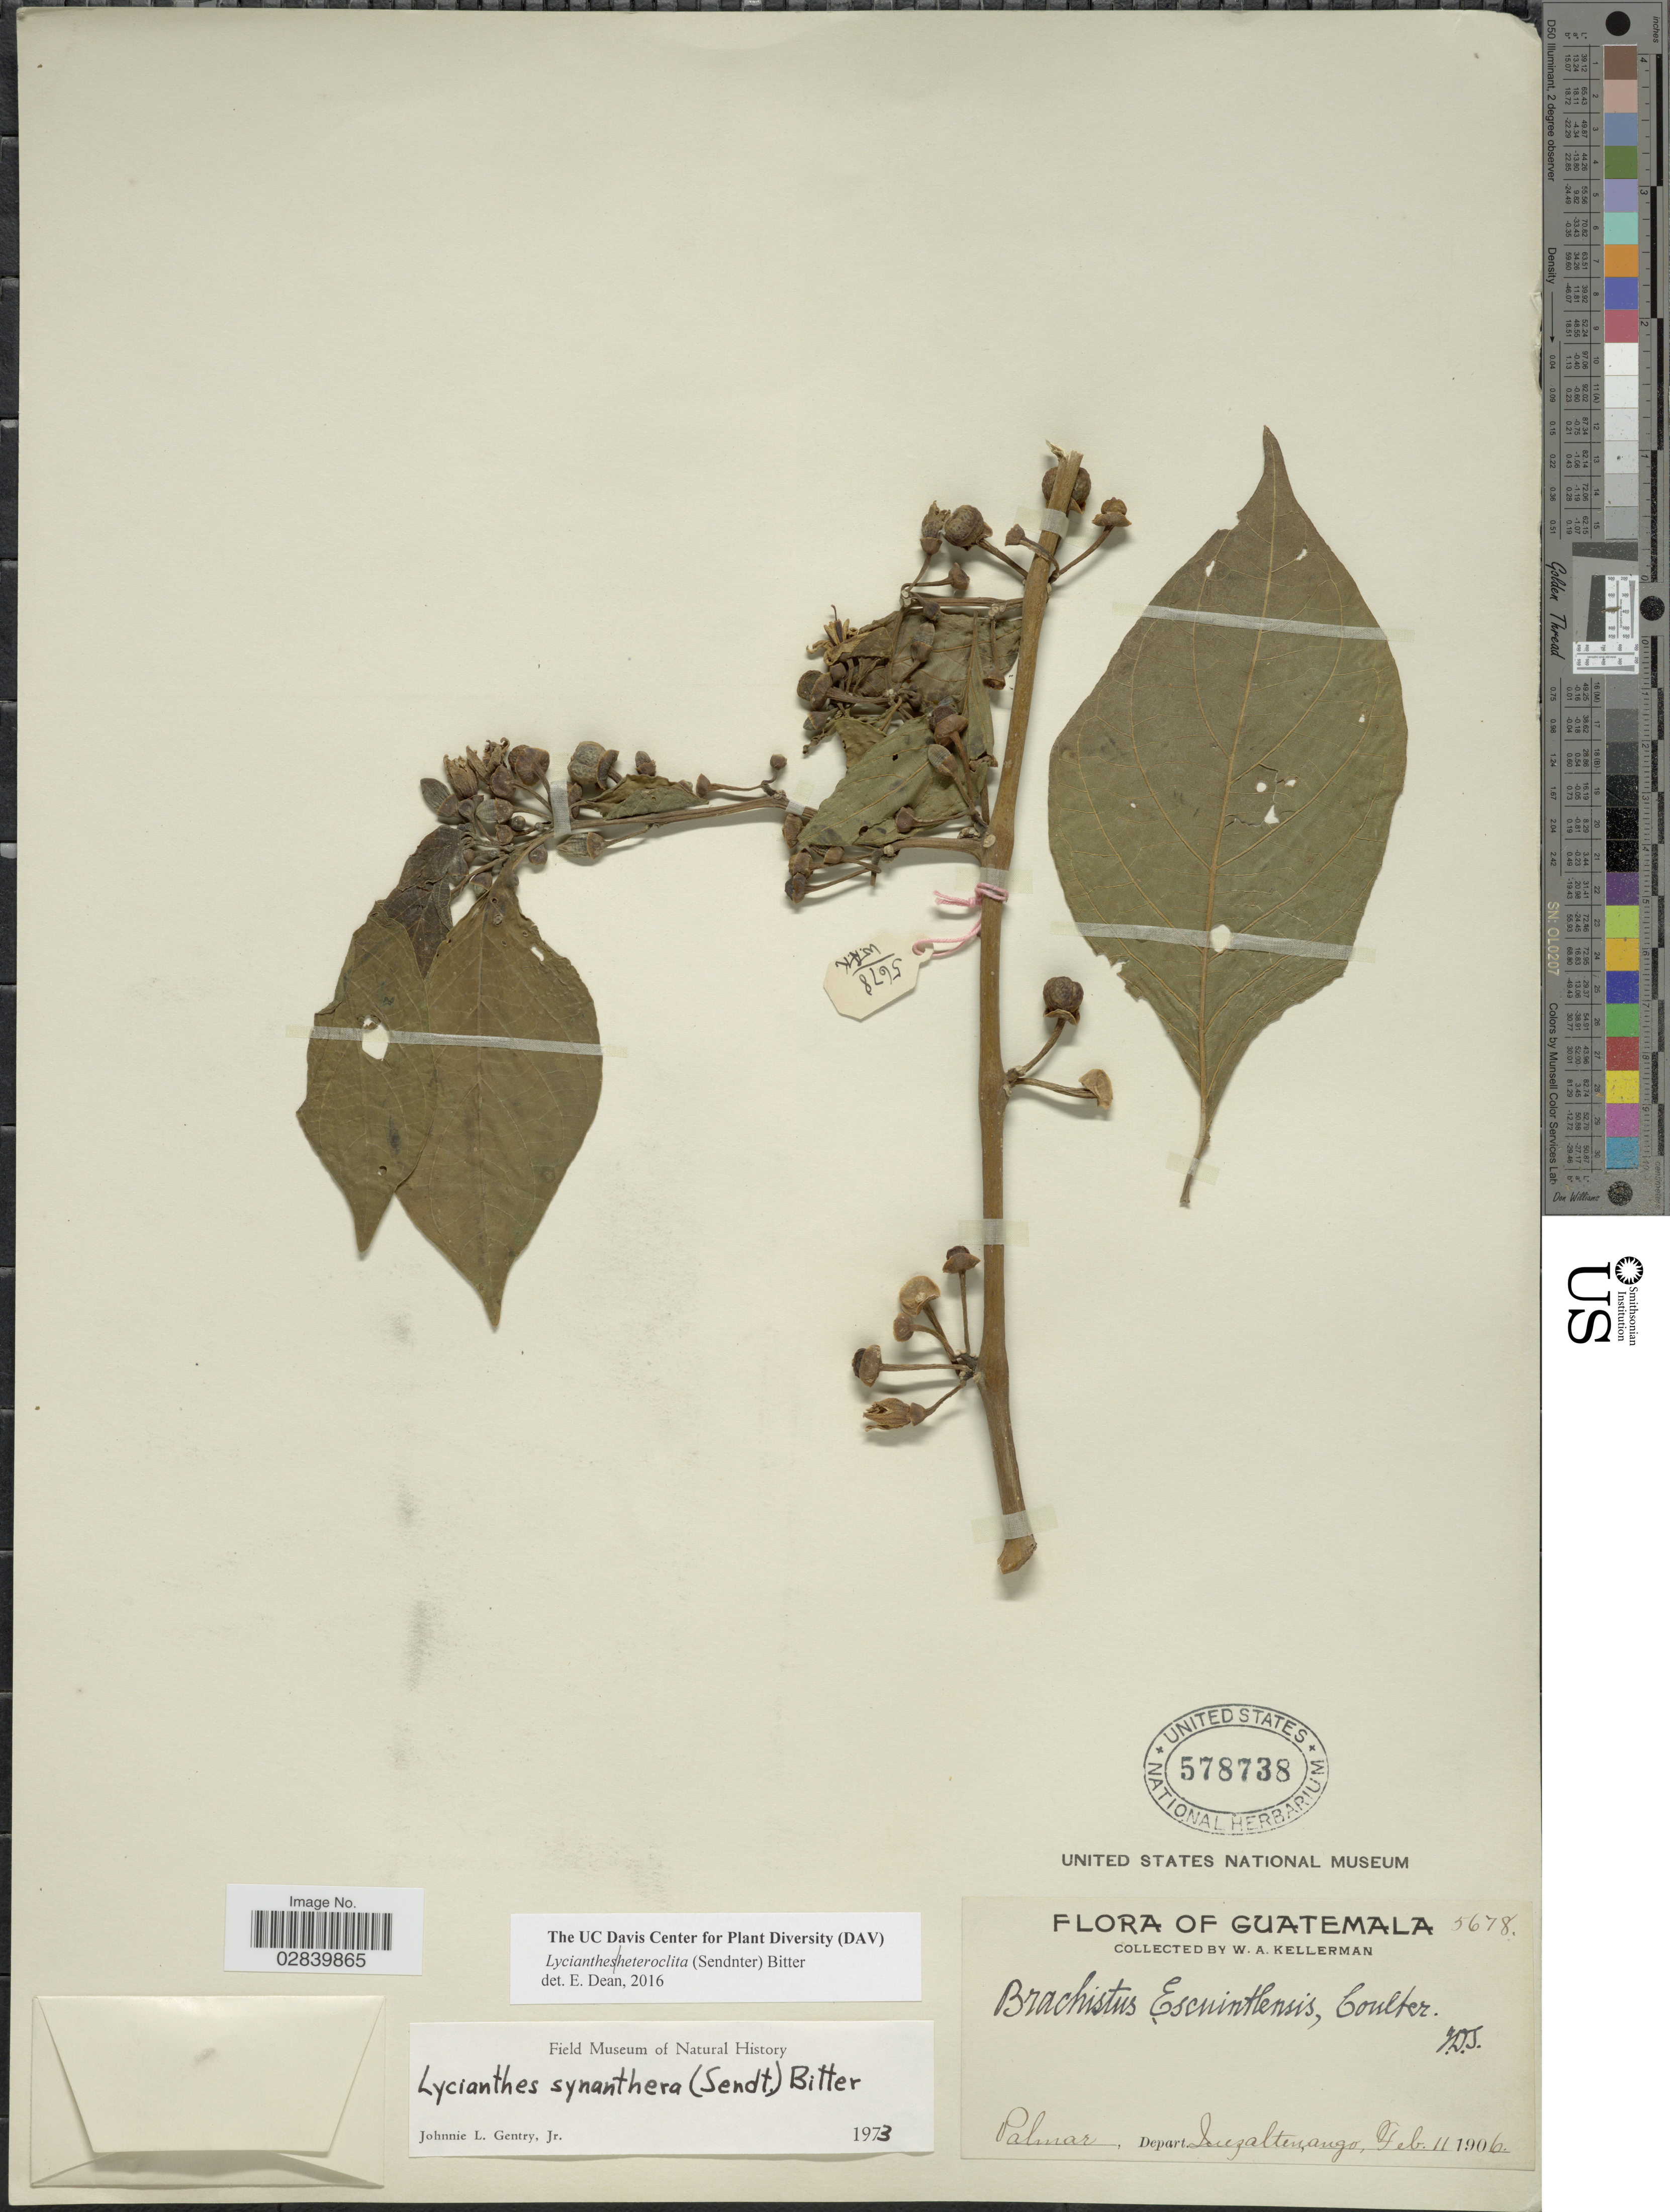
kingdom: Plantae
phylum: Tracheophyta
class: Magnoliopsida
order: Solanales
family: Solanaceae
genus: Lycianthes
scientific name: Lycianthes heteroclita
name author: (Sendtn.) Bitter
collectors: W. Kellerman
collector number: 5678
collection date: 1906-02-11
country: Guatemala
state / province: Quetzaltenango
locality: Palmar, Depart. Quezaltenango.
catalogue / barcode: US 578738